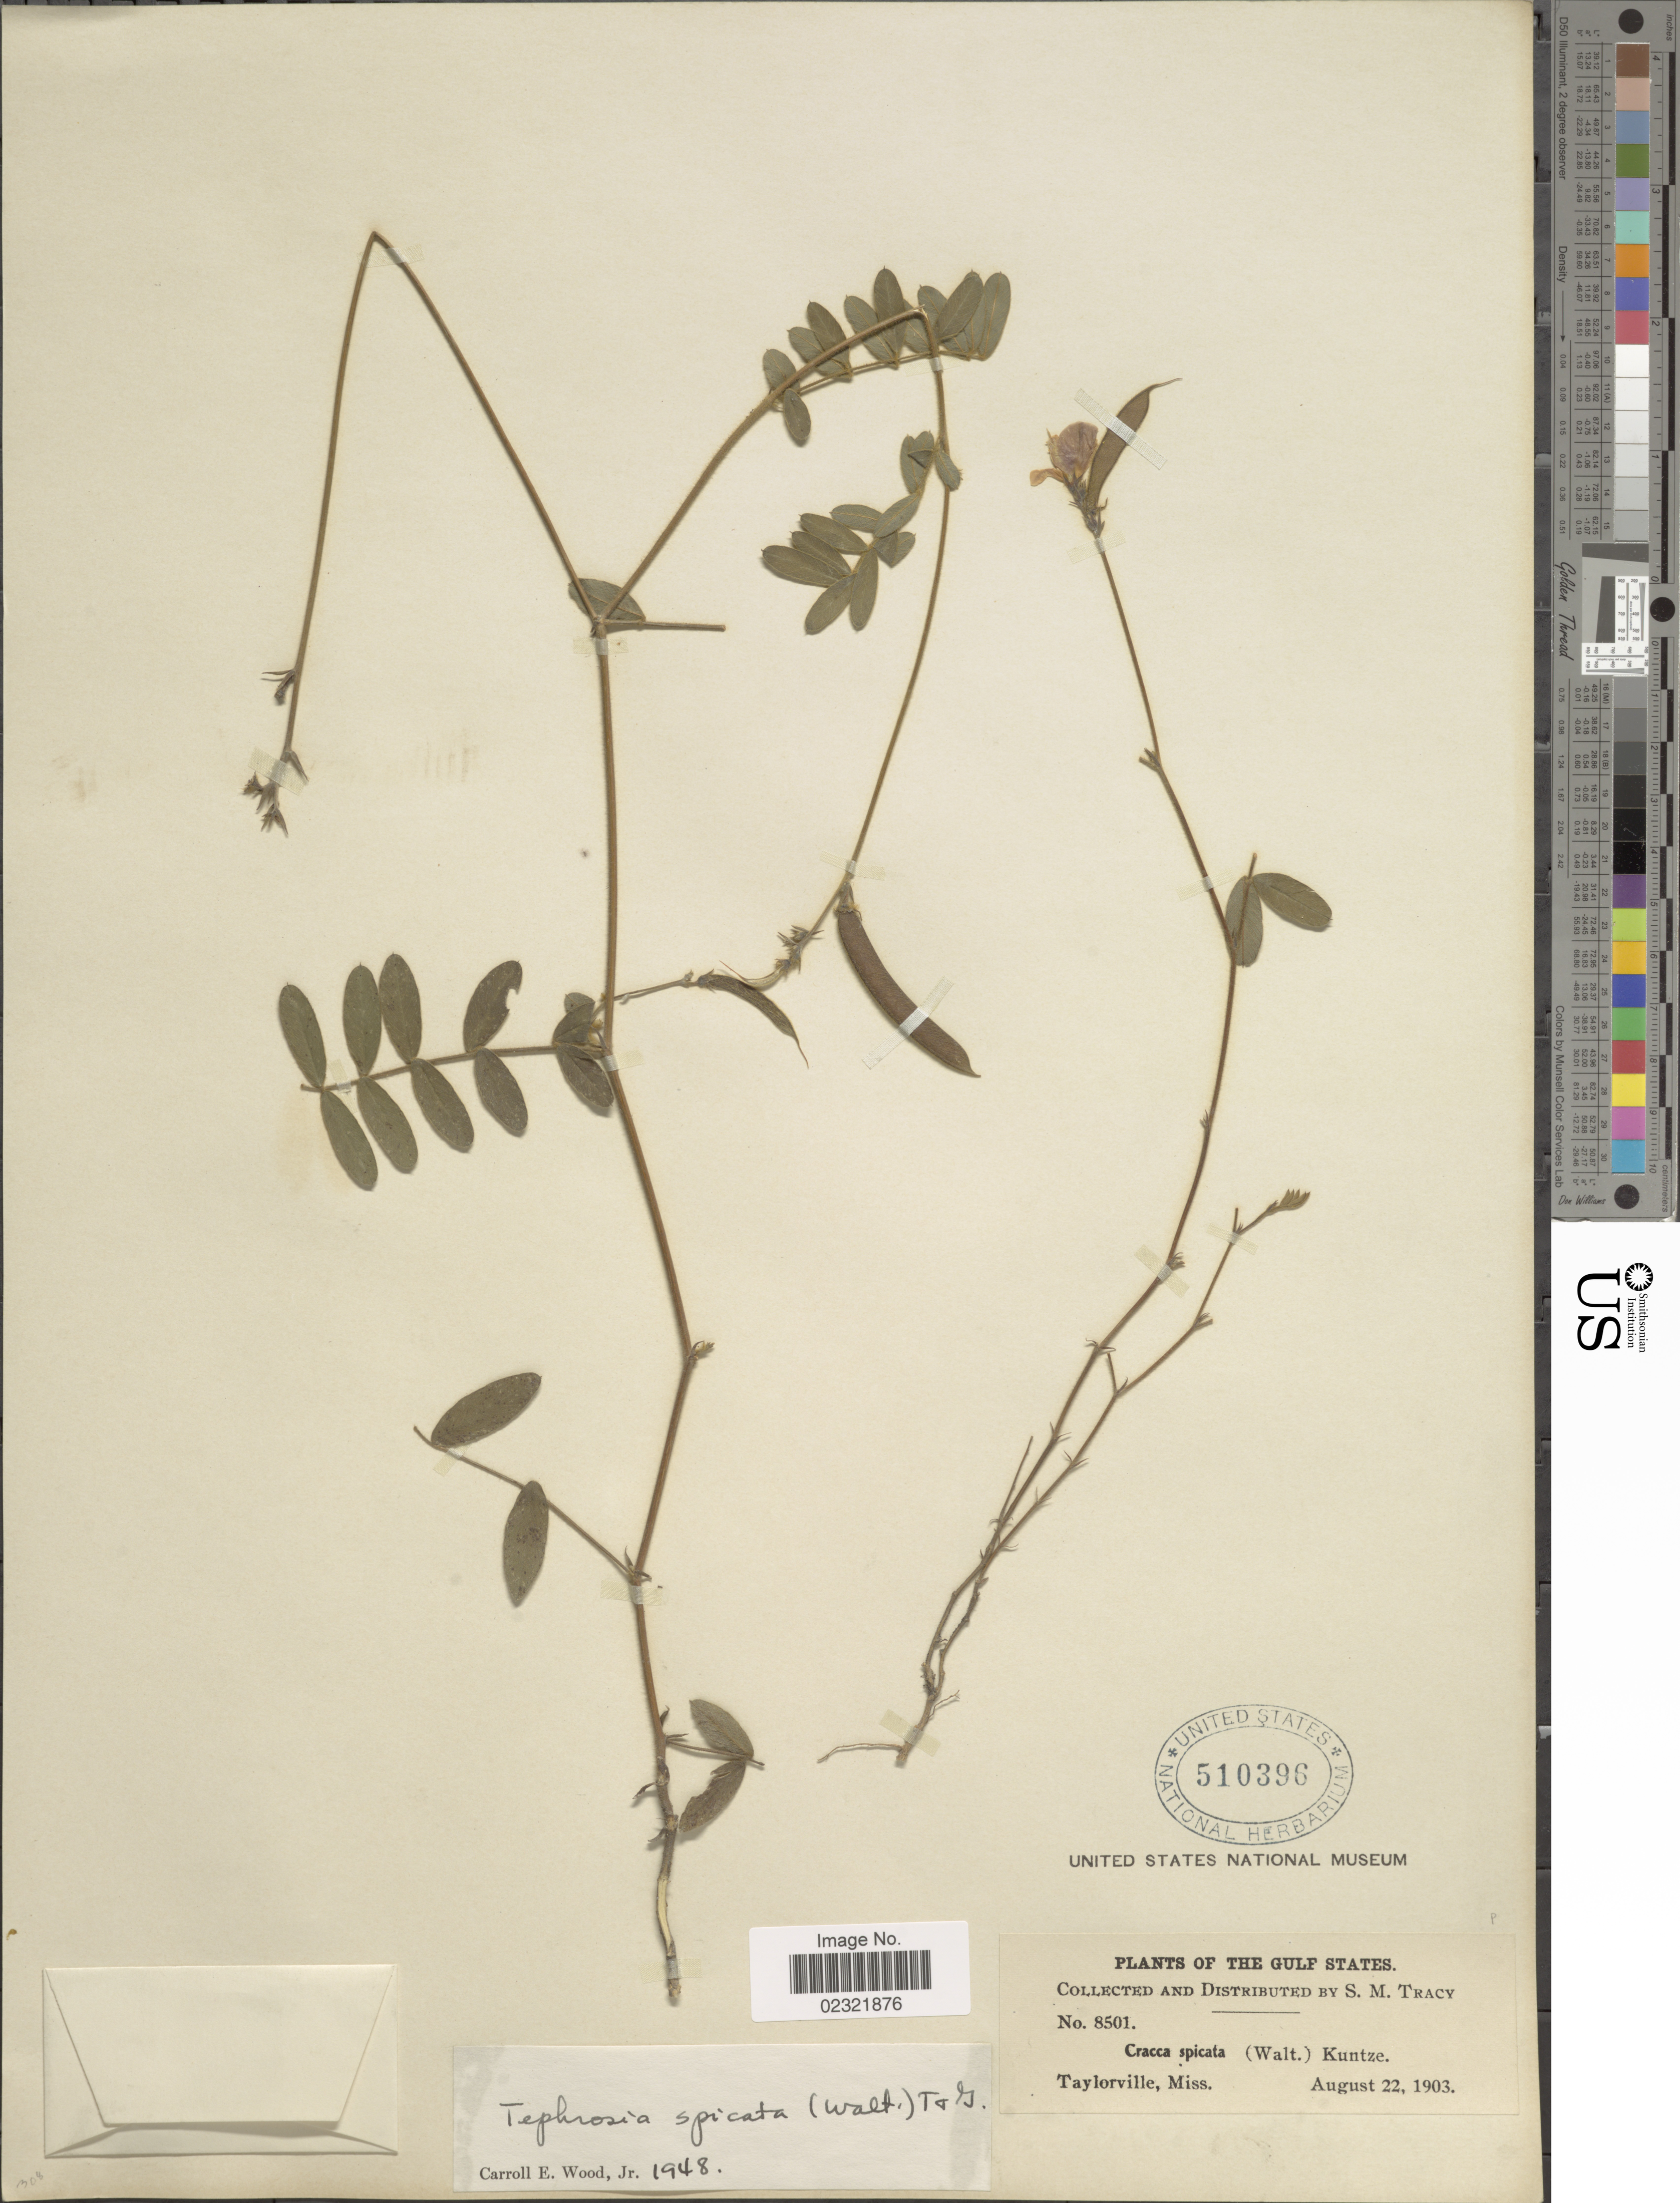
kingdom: Plantae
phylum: Tracheophyta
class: Magnoliopsida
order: Fabales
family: Fabaceae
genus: Tephrosia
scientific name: Tephrosia spicata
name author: (Walter) Torr. & A. Gray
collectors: S. M. Tracy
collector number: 8501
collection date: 1903-08-22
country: United States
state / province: Mississippi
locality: The Gulf States, Taylorville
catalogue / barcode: US 510396